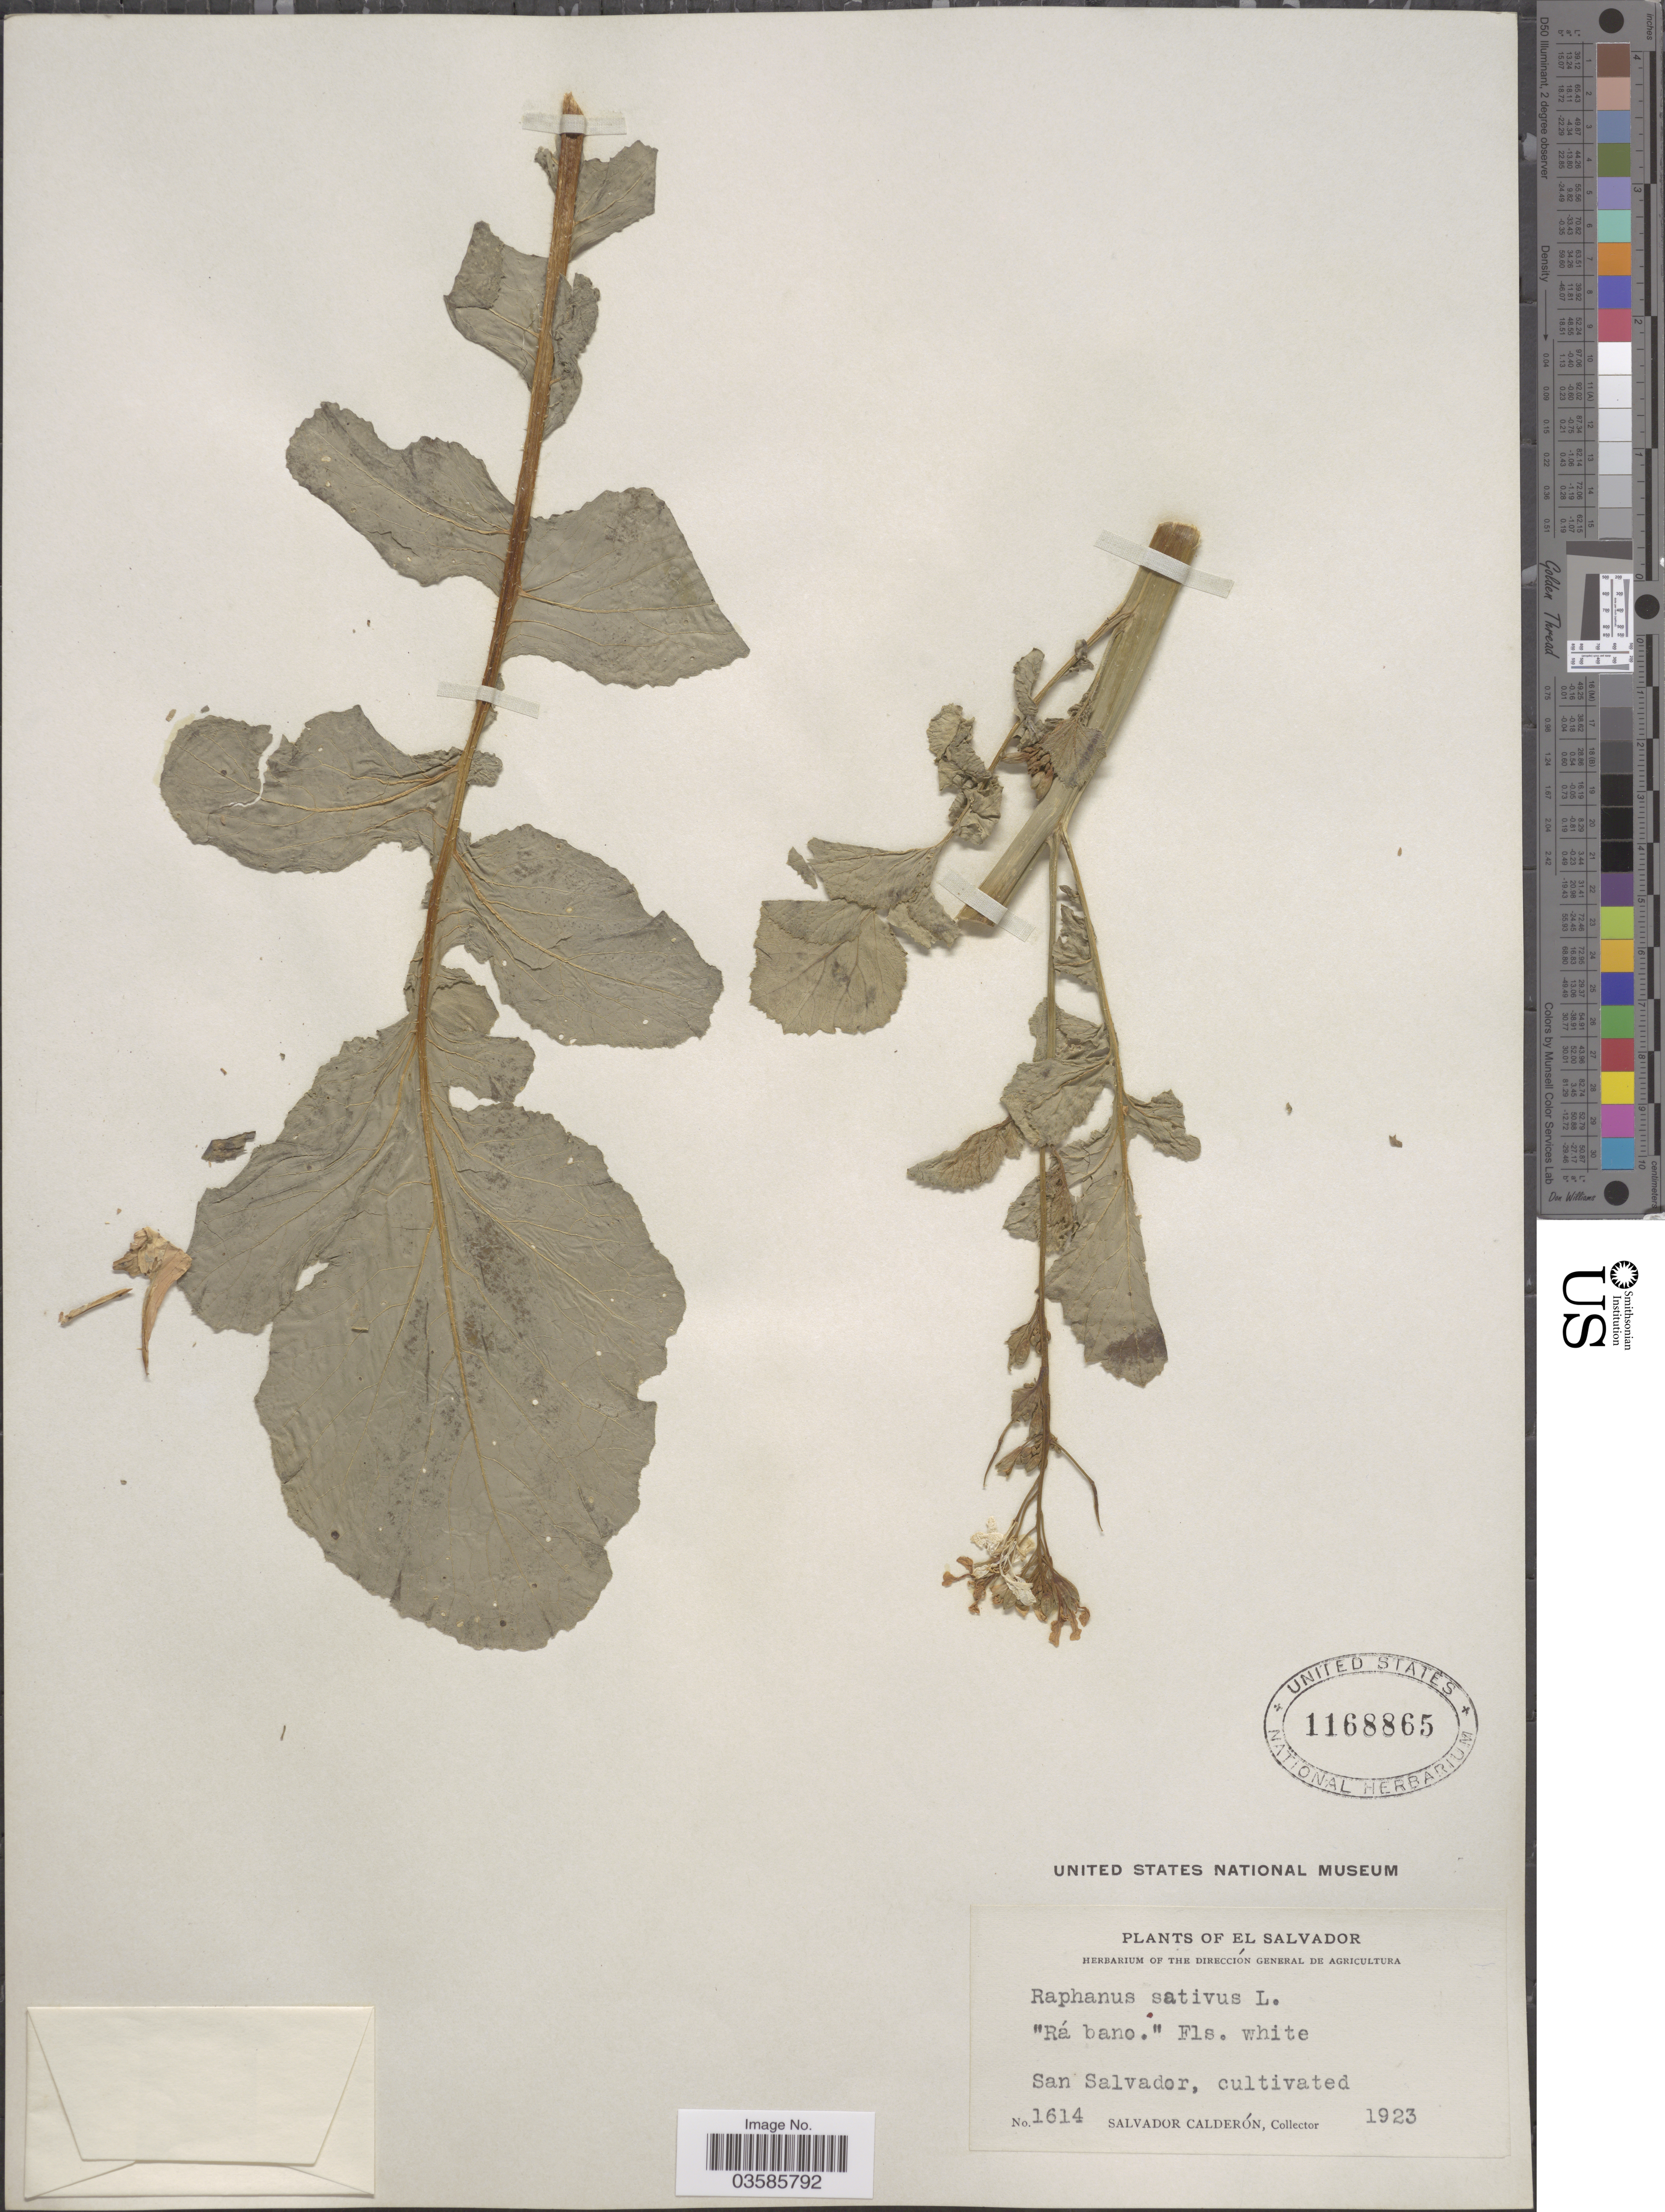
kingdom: Plantae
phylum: Tracheophyta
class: Magnoliopsida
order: Brassicales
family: Brassicaceae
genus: Raphanus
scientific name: Raphanus sativus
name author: L.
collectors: S. Calderón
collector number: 1614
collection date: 1923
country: El Salvador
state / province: San Salvador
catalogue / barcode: US 1168865